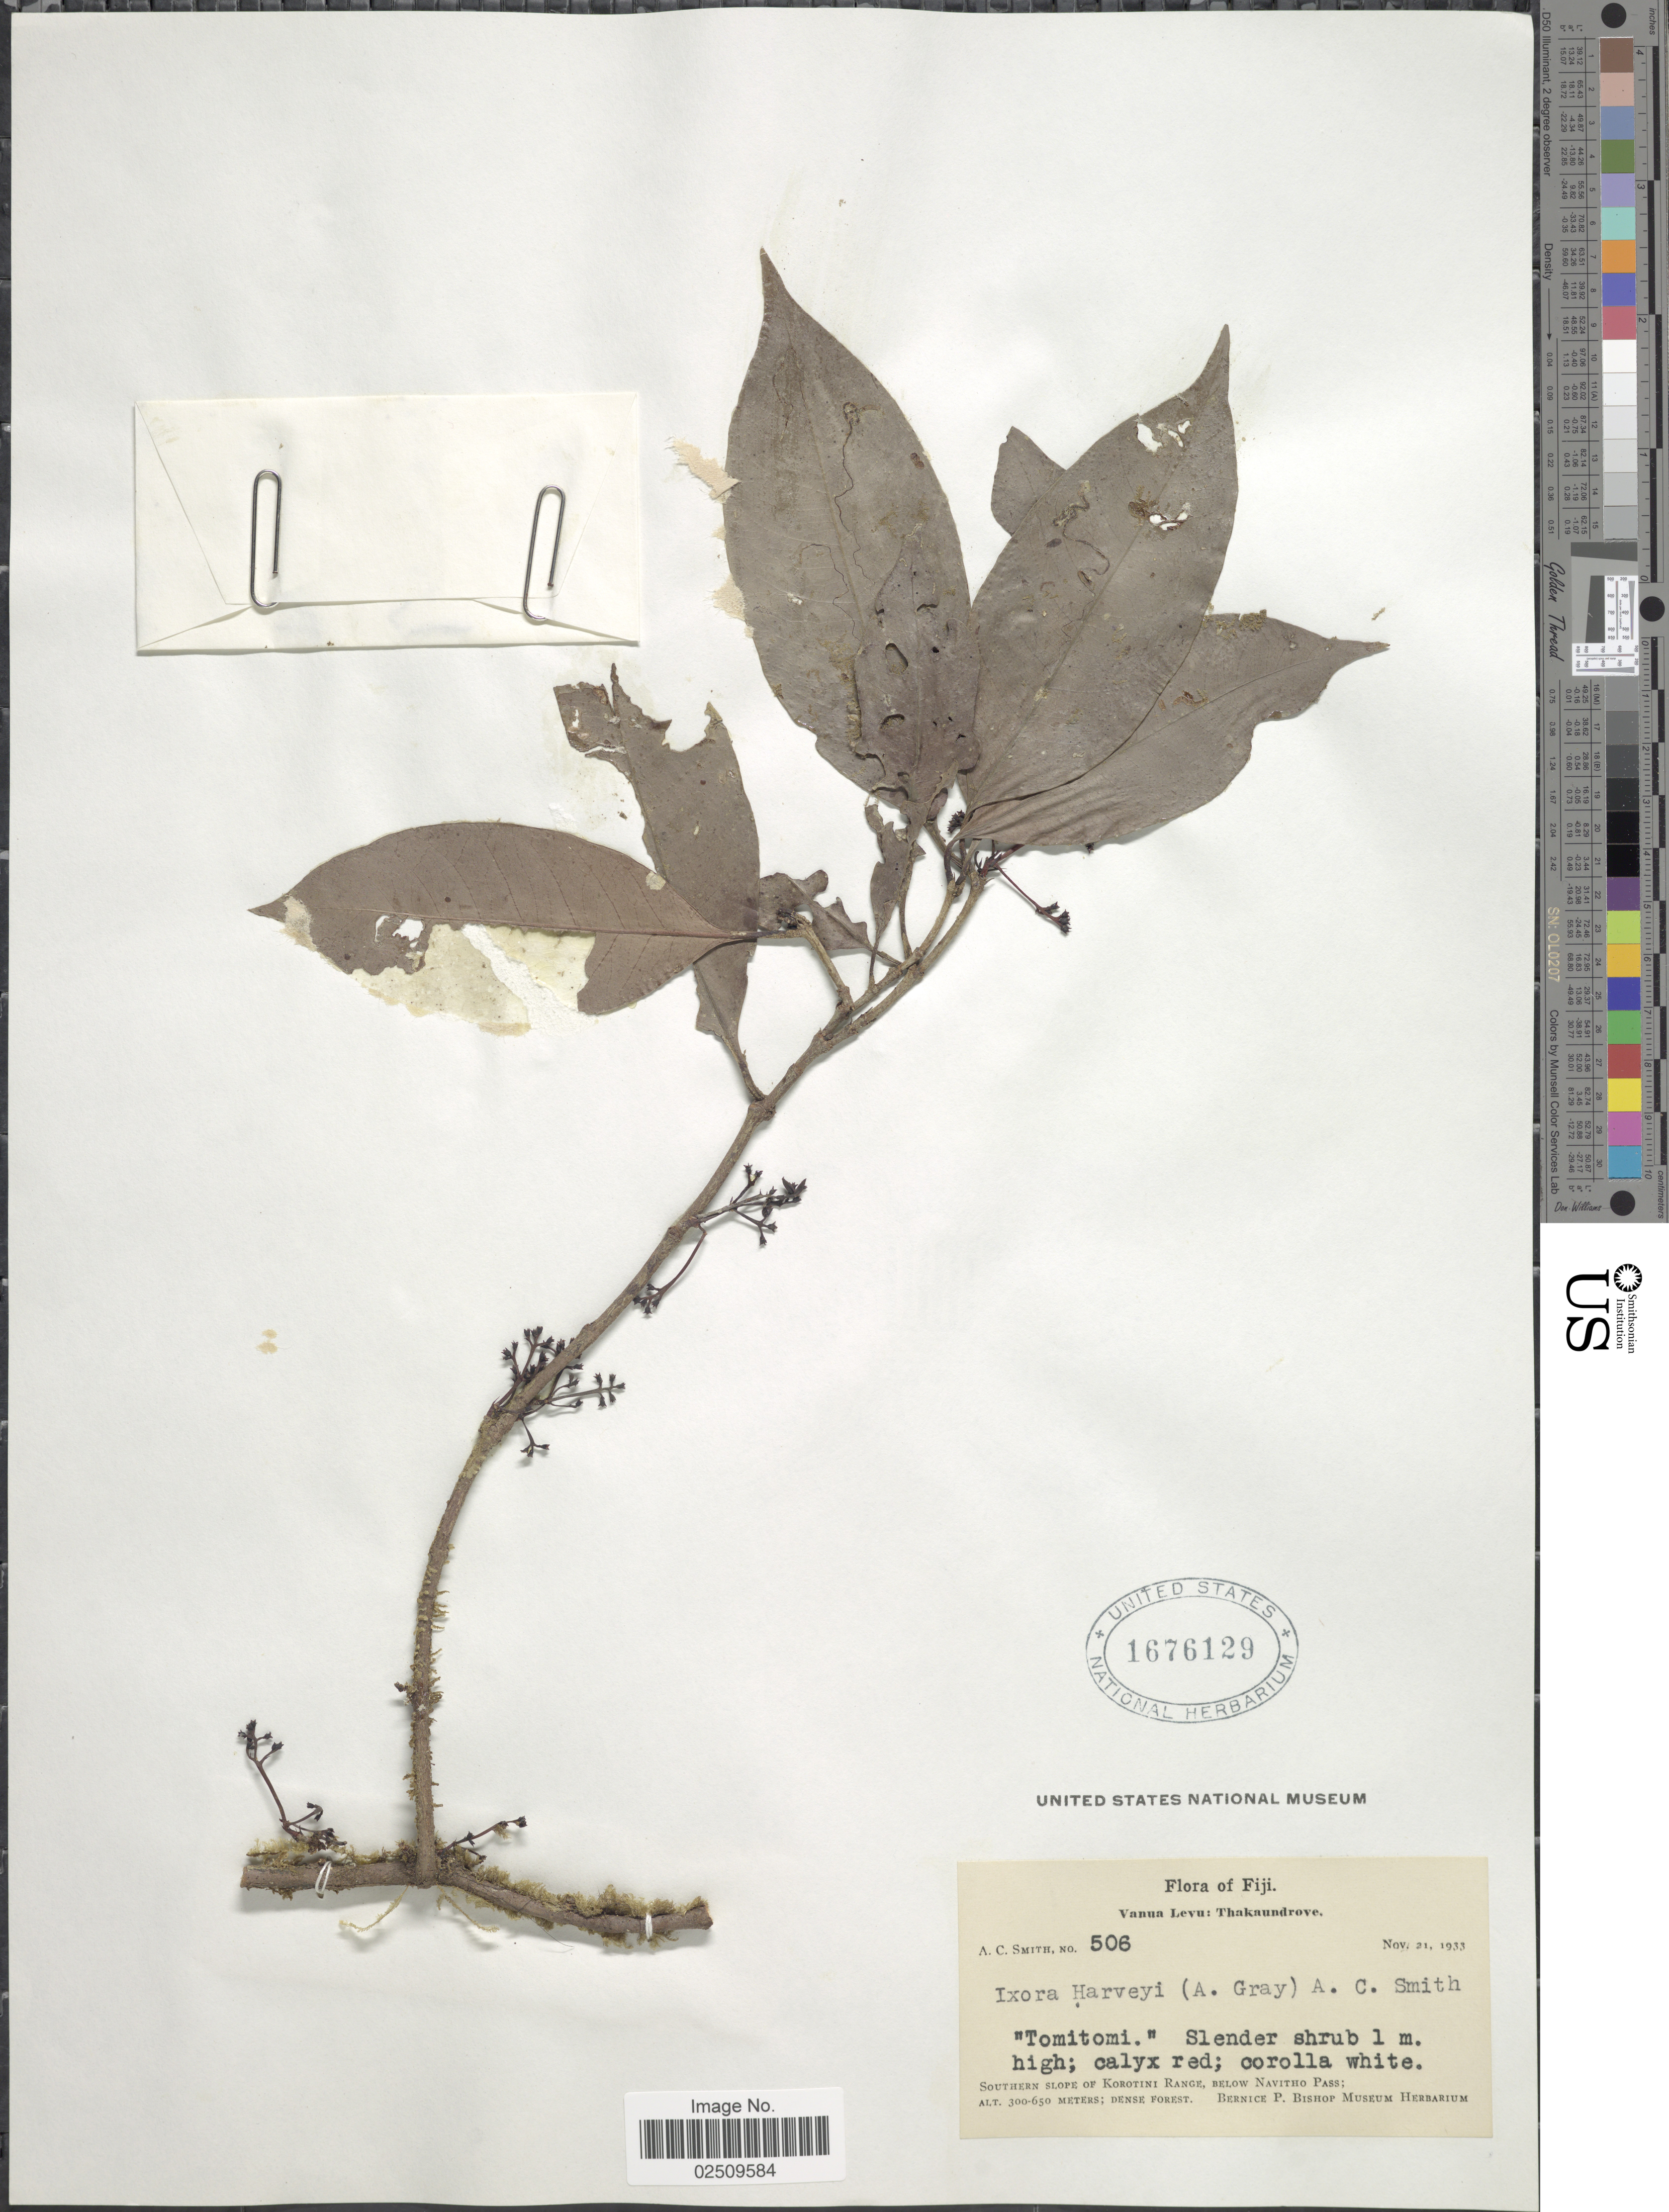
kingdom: Plantae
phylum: Tracheophyta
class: Magnoliopsida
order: Gentianales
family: Rubiaceae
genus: Ixora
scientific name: Ixora harveyi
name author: (A. Gray) A.C. Sm.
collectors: A. C. Smith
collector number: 506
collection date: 1933-11-21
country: Fiji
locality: Vanua Levu: Thakaundrove, Southern slope of Korotini Range, below Navitho Pass; dense forest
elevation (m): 300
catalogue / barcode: US 1676129